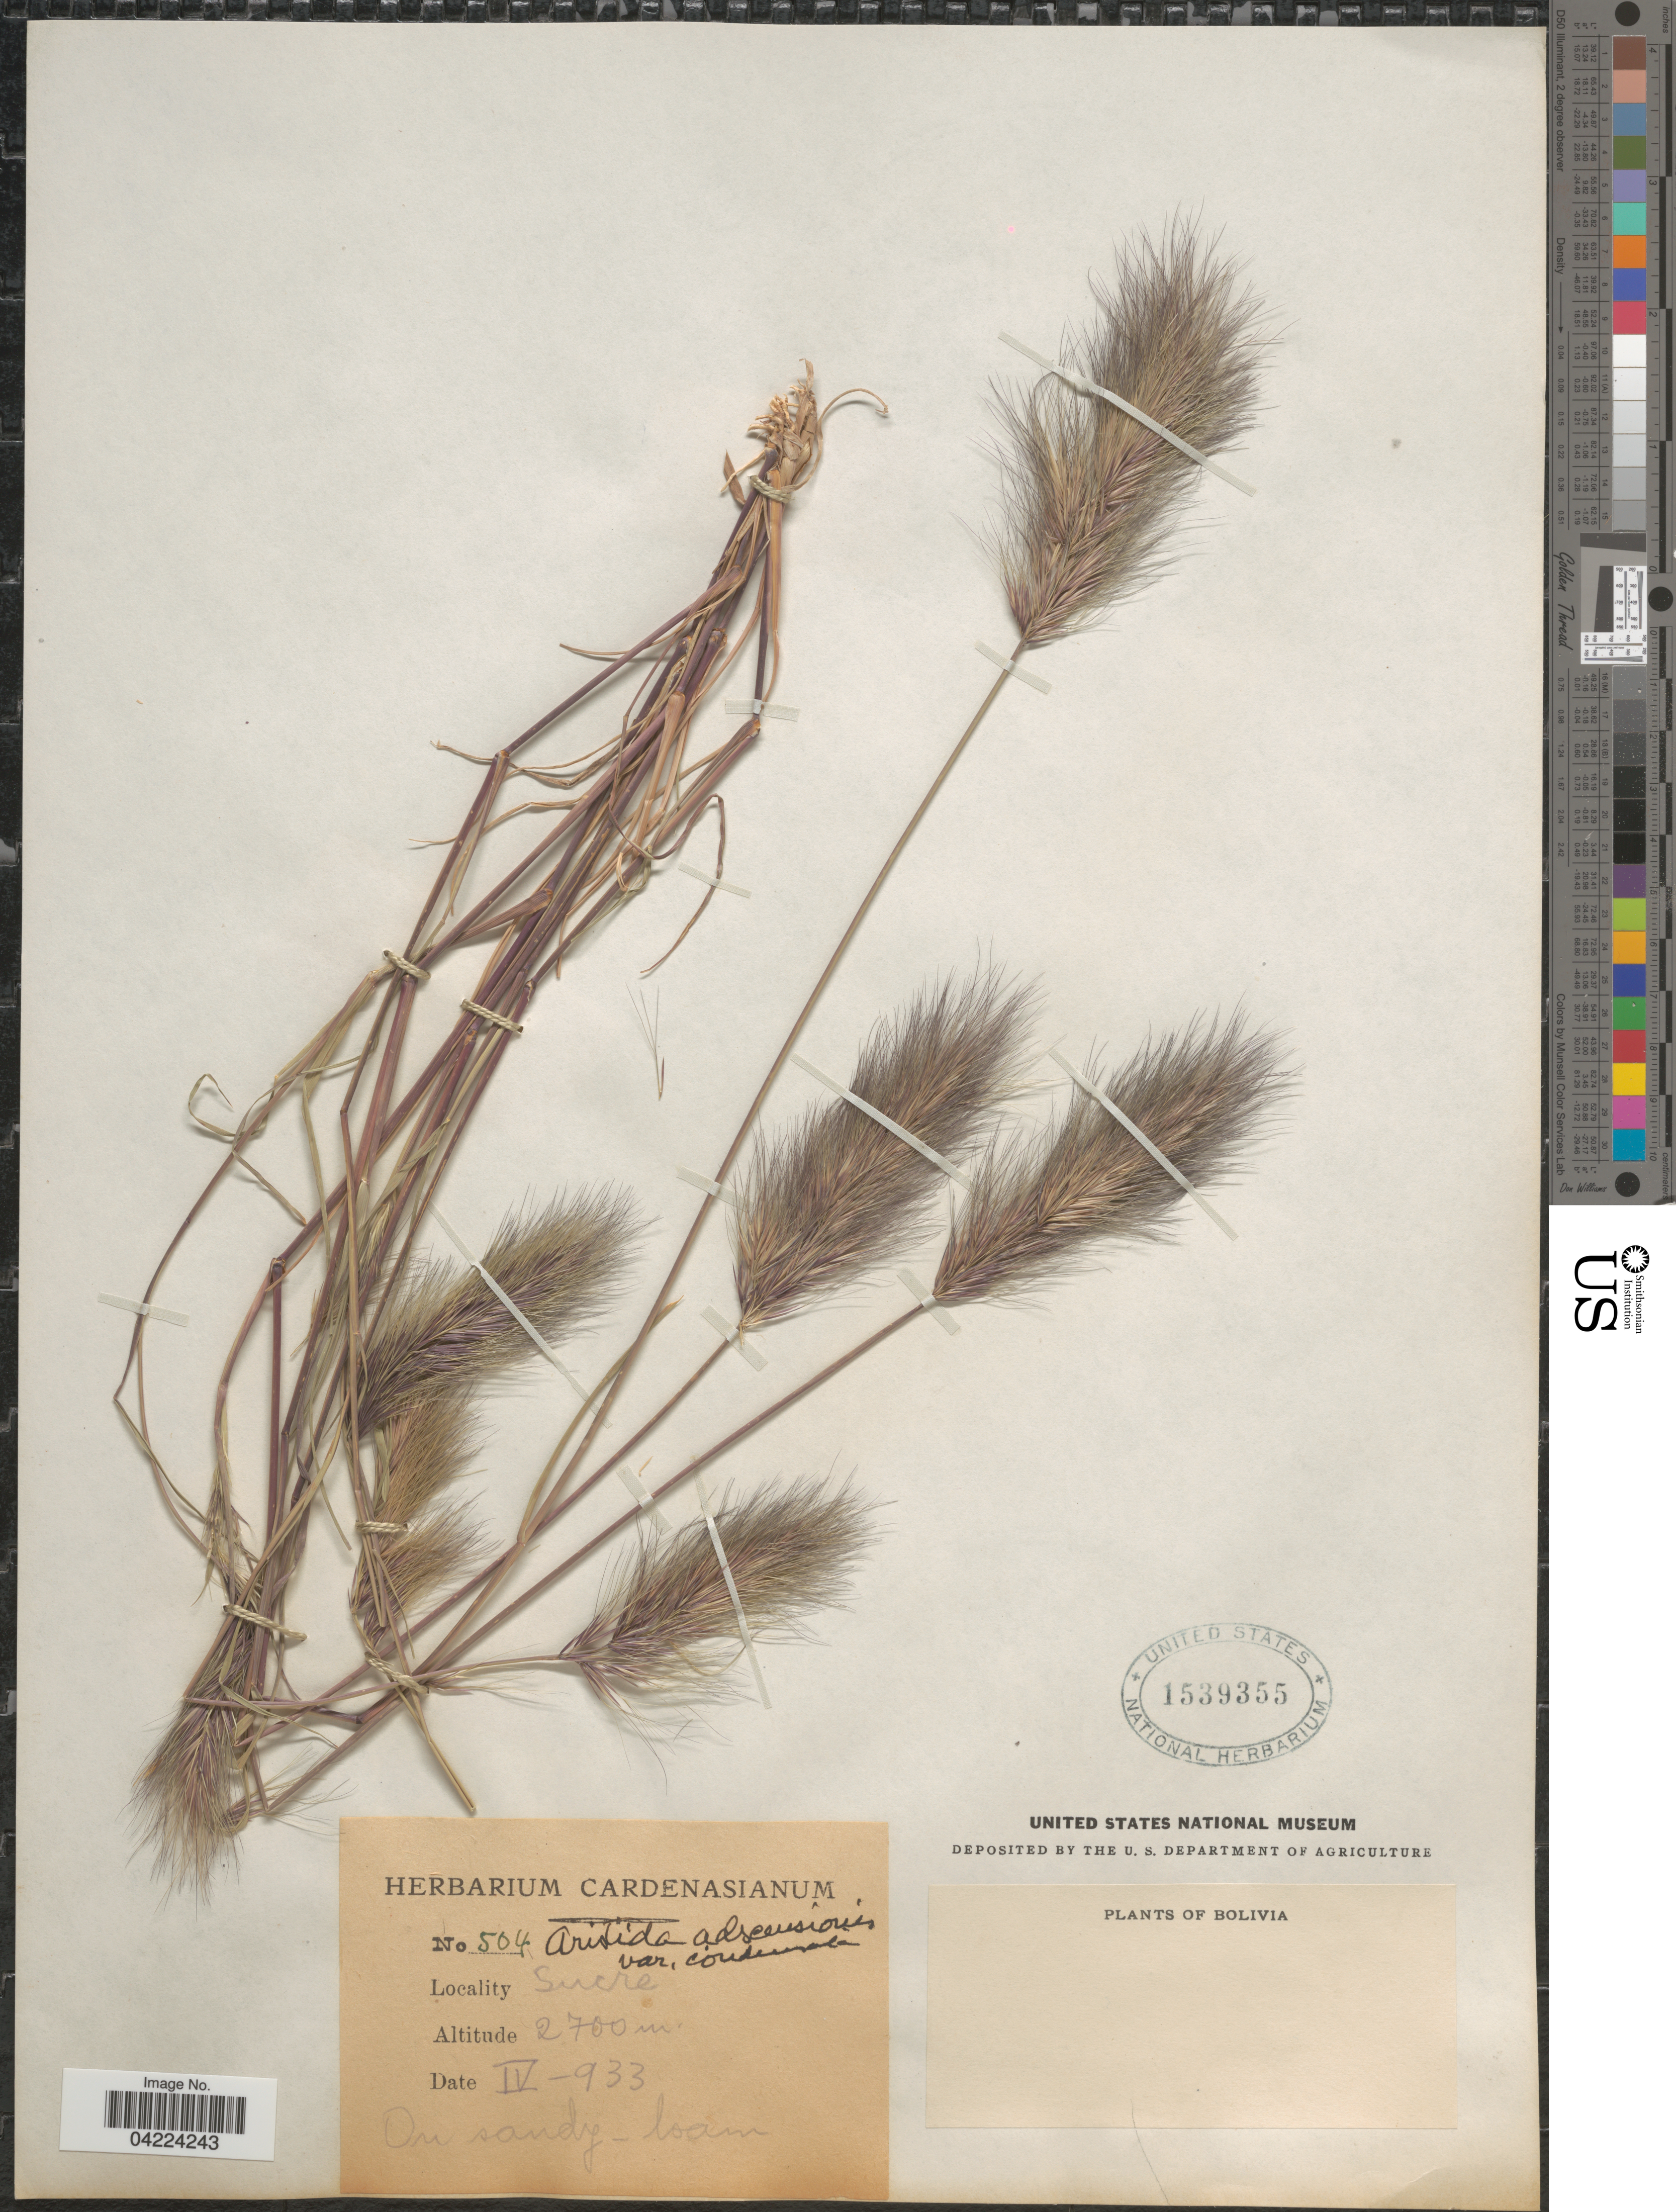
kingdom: Plantae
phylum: Tracheophyta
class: Liliopsida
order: Poales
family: Poaceae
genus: Aristida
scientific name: Aristida adscensionis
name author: L.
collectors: ex herb. Cardenasianum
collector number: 504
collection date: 1933-04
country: Bolivia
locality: Sucre.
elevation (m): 2700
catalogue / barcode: US 1539355